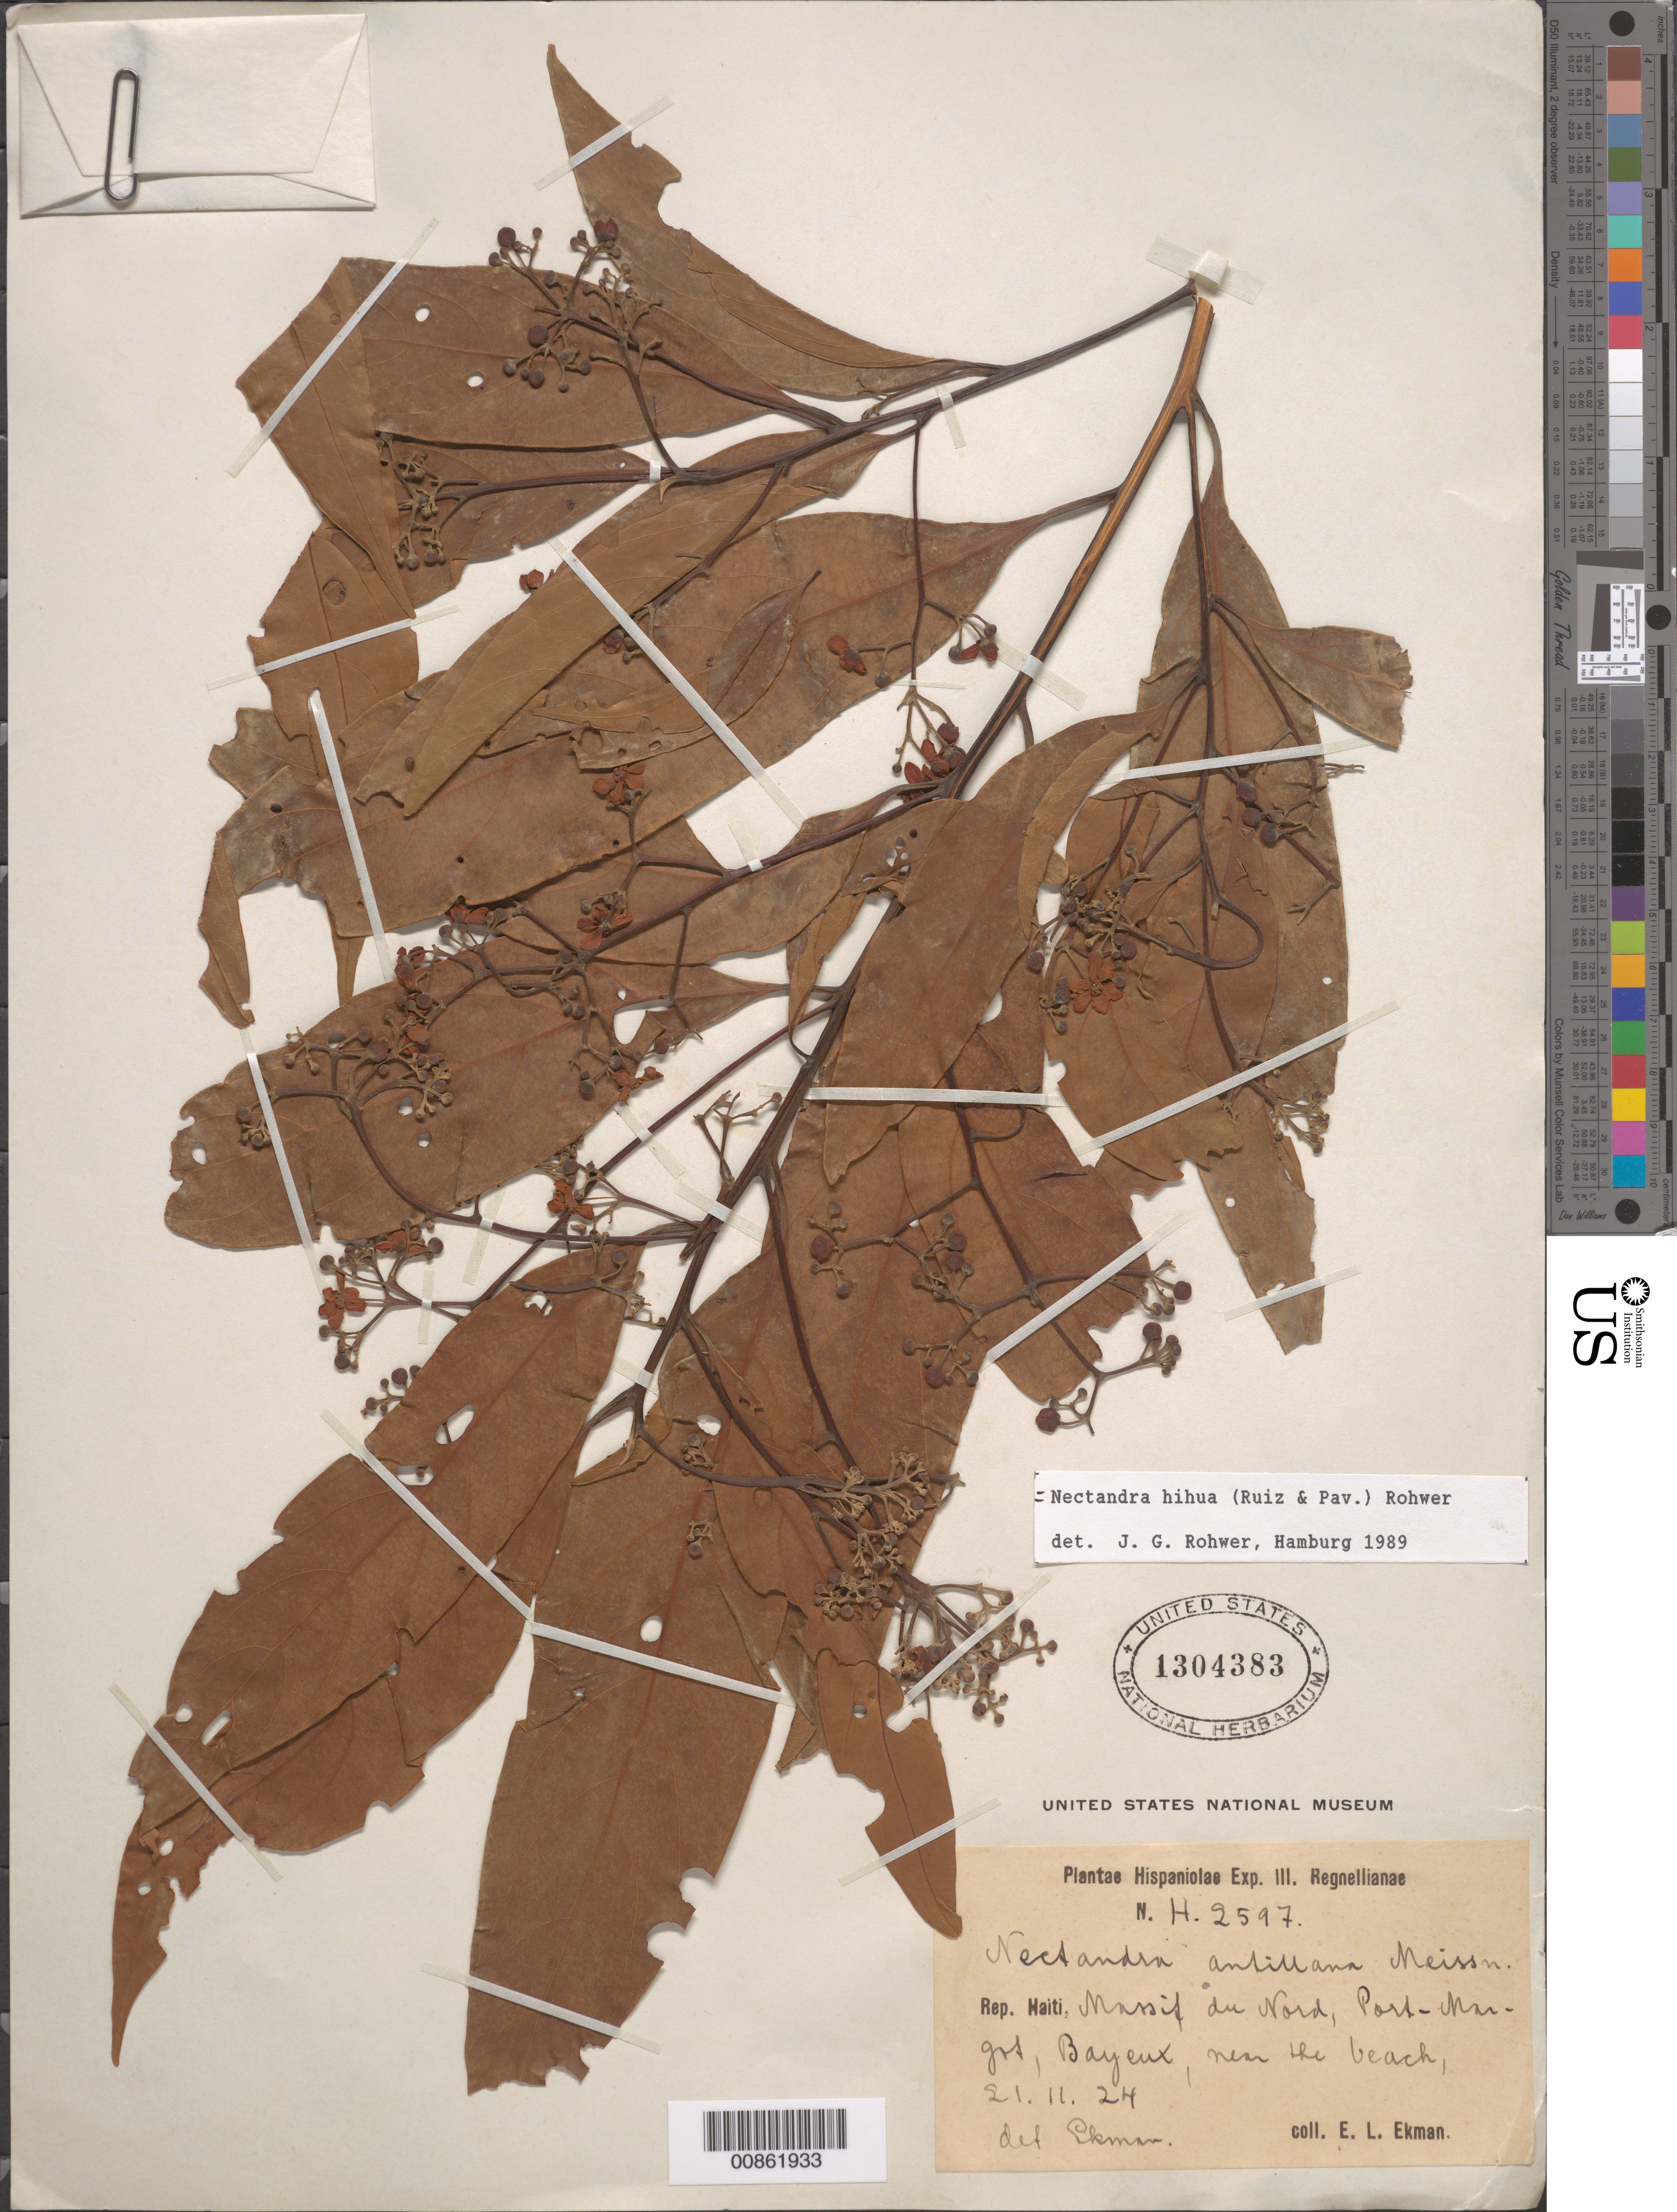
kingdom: Plantae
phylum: Tracheophyta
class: Magnoliopsida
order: Laurales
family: Lauraceae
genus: Nectandra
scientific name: Nectandra hihua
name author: (Ruiz & Pav.) Rohwer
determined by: Rohwer, J. G.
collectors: E. L. Ekman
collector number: H 2597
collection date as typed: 21 Nov 1924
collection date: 1924-11-21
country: Haiti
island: Hispaniola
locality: Massif du Nord, Port-Margot, Bayeux, near the beach.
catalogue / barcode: US 1304383